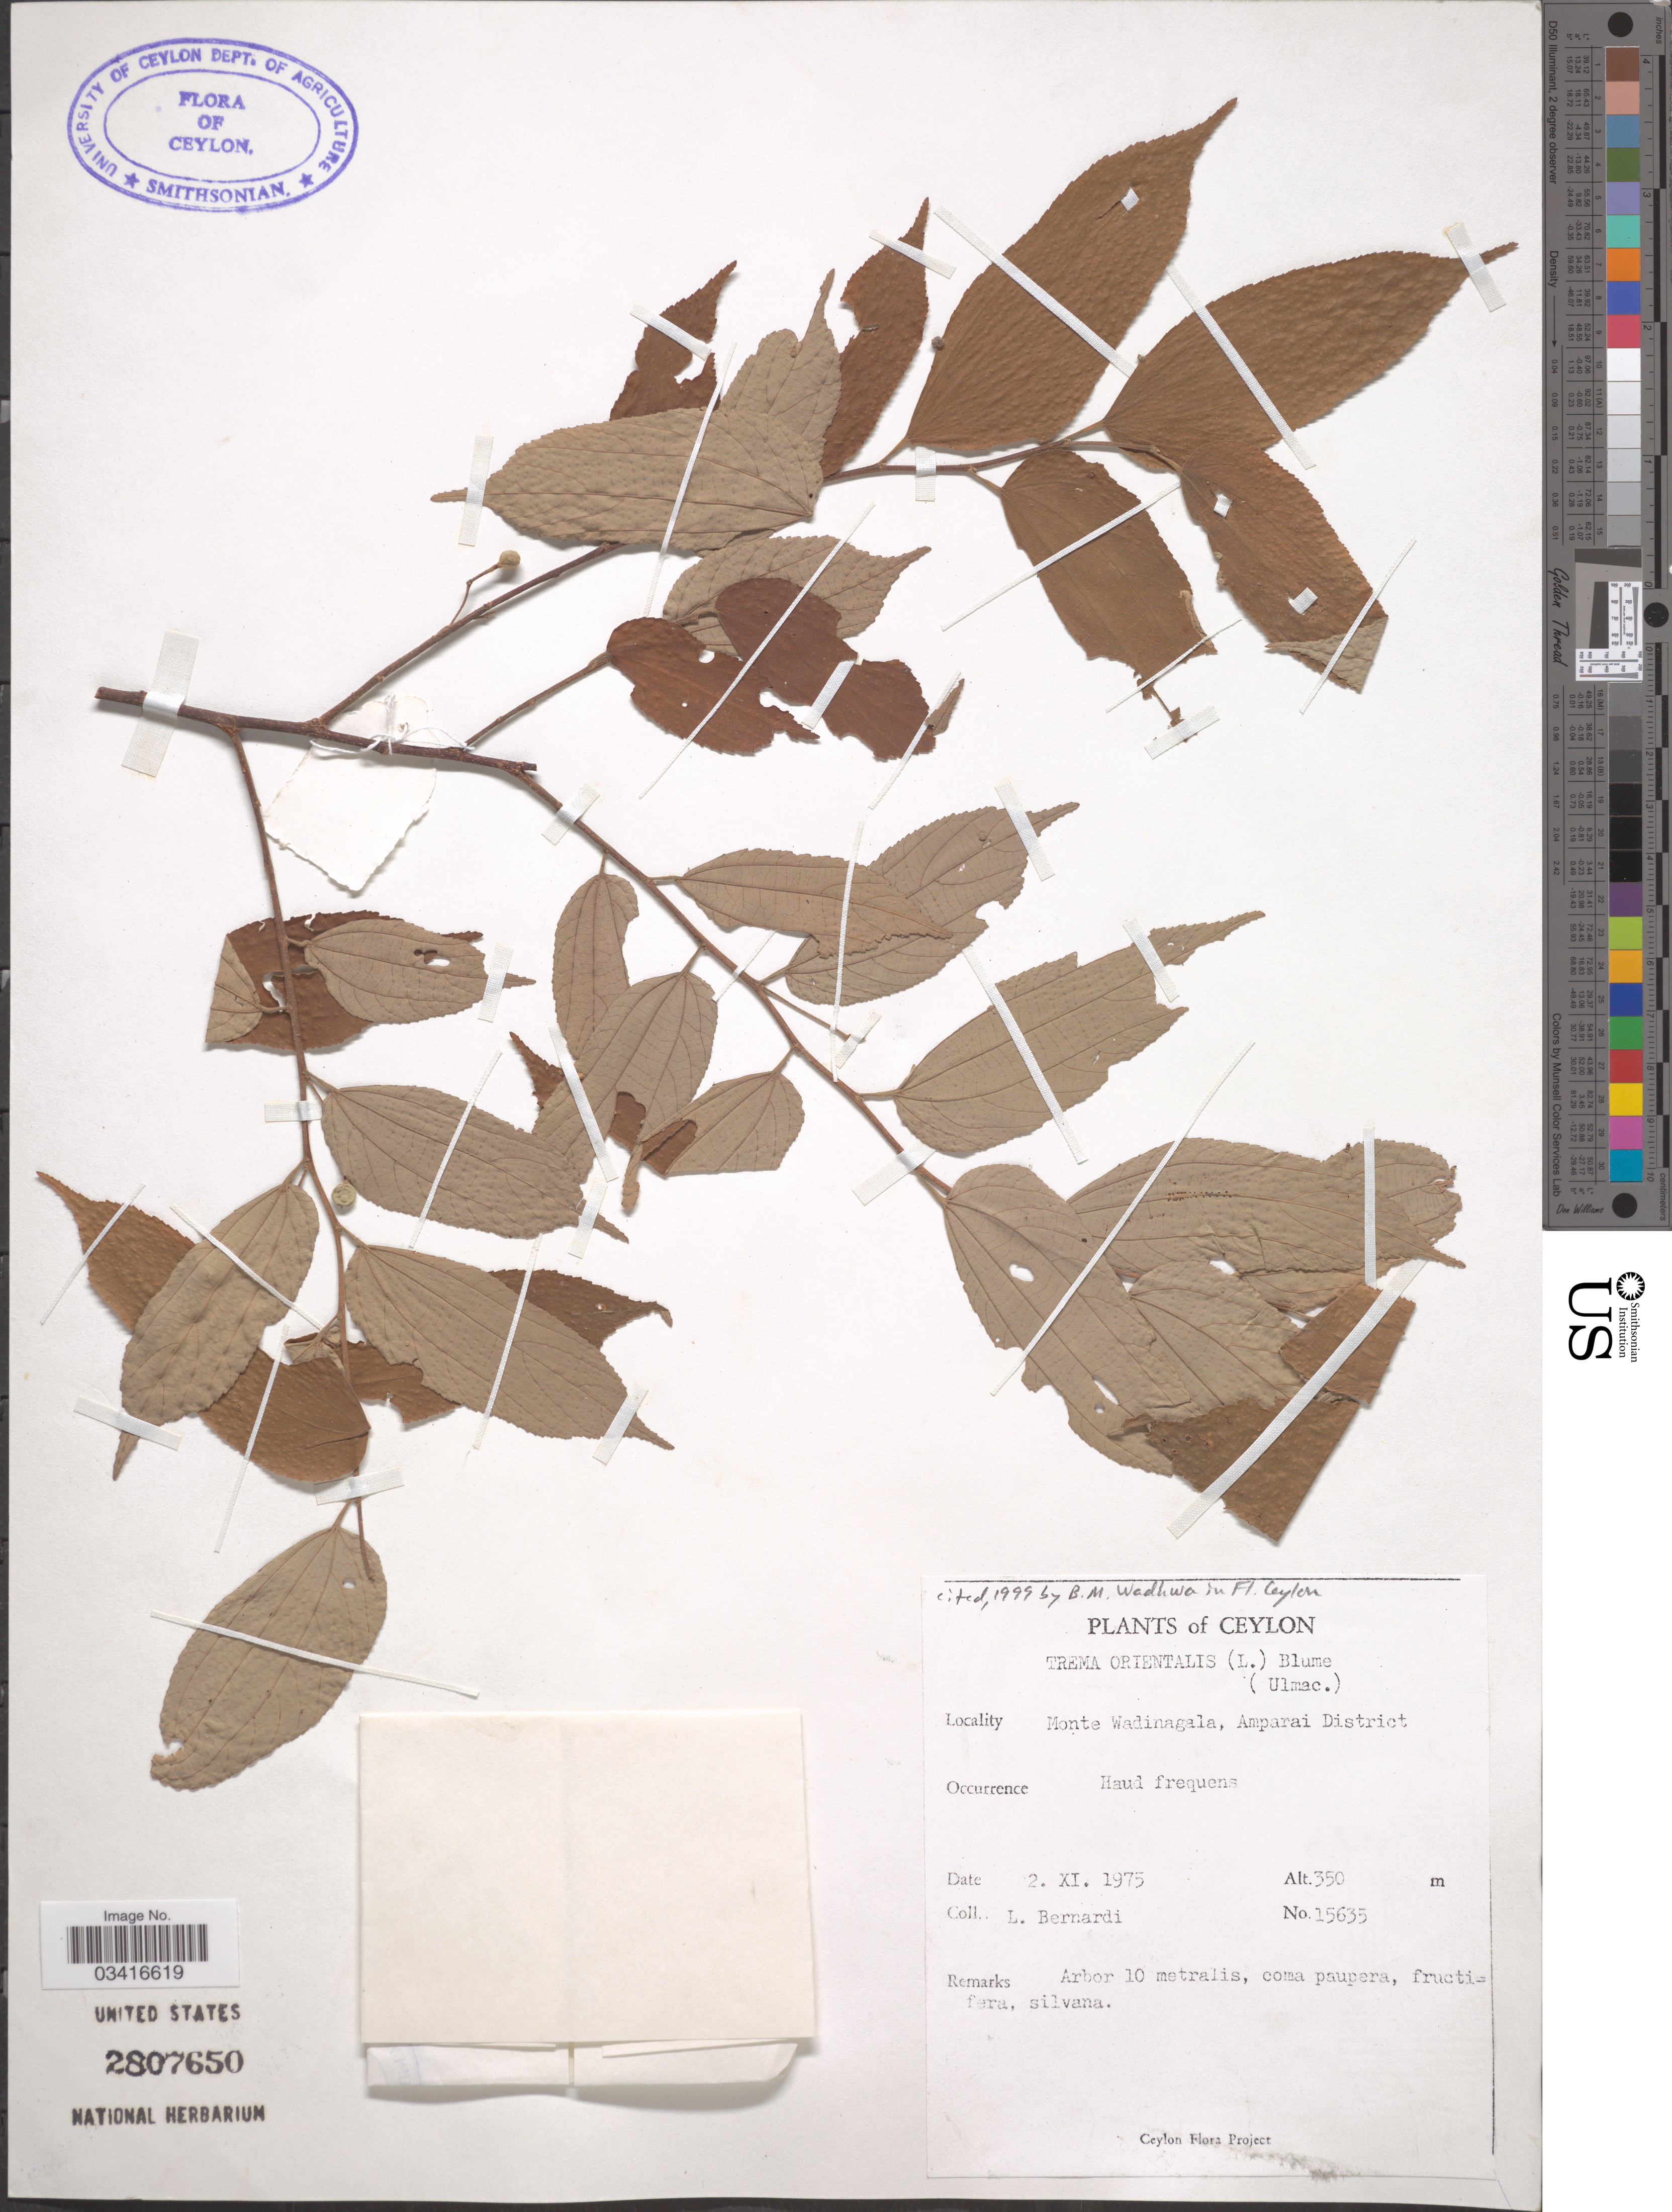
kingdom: Plantae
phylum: Tracheophyta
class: Magnoliopsida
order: Rosales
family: Cannabaceae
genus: Trema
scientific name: Trema orientale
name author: (L.) Blume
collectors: L. Bernardi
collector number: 15635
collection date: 1975-11-02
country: Sri Lanka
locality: Ceylon. Monte Wadinagala, Amparai District.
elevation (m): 350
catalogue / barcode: US 2807650